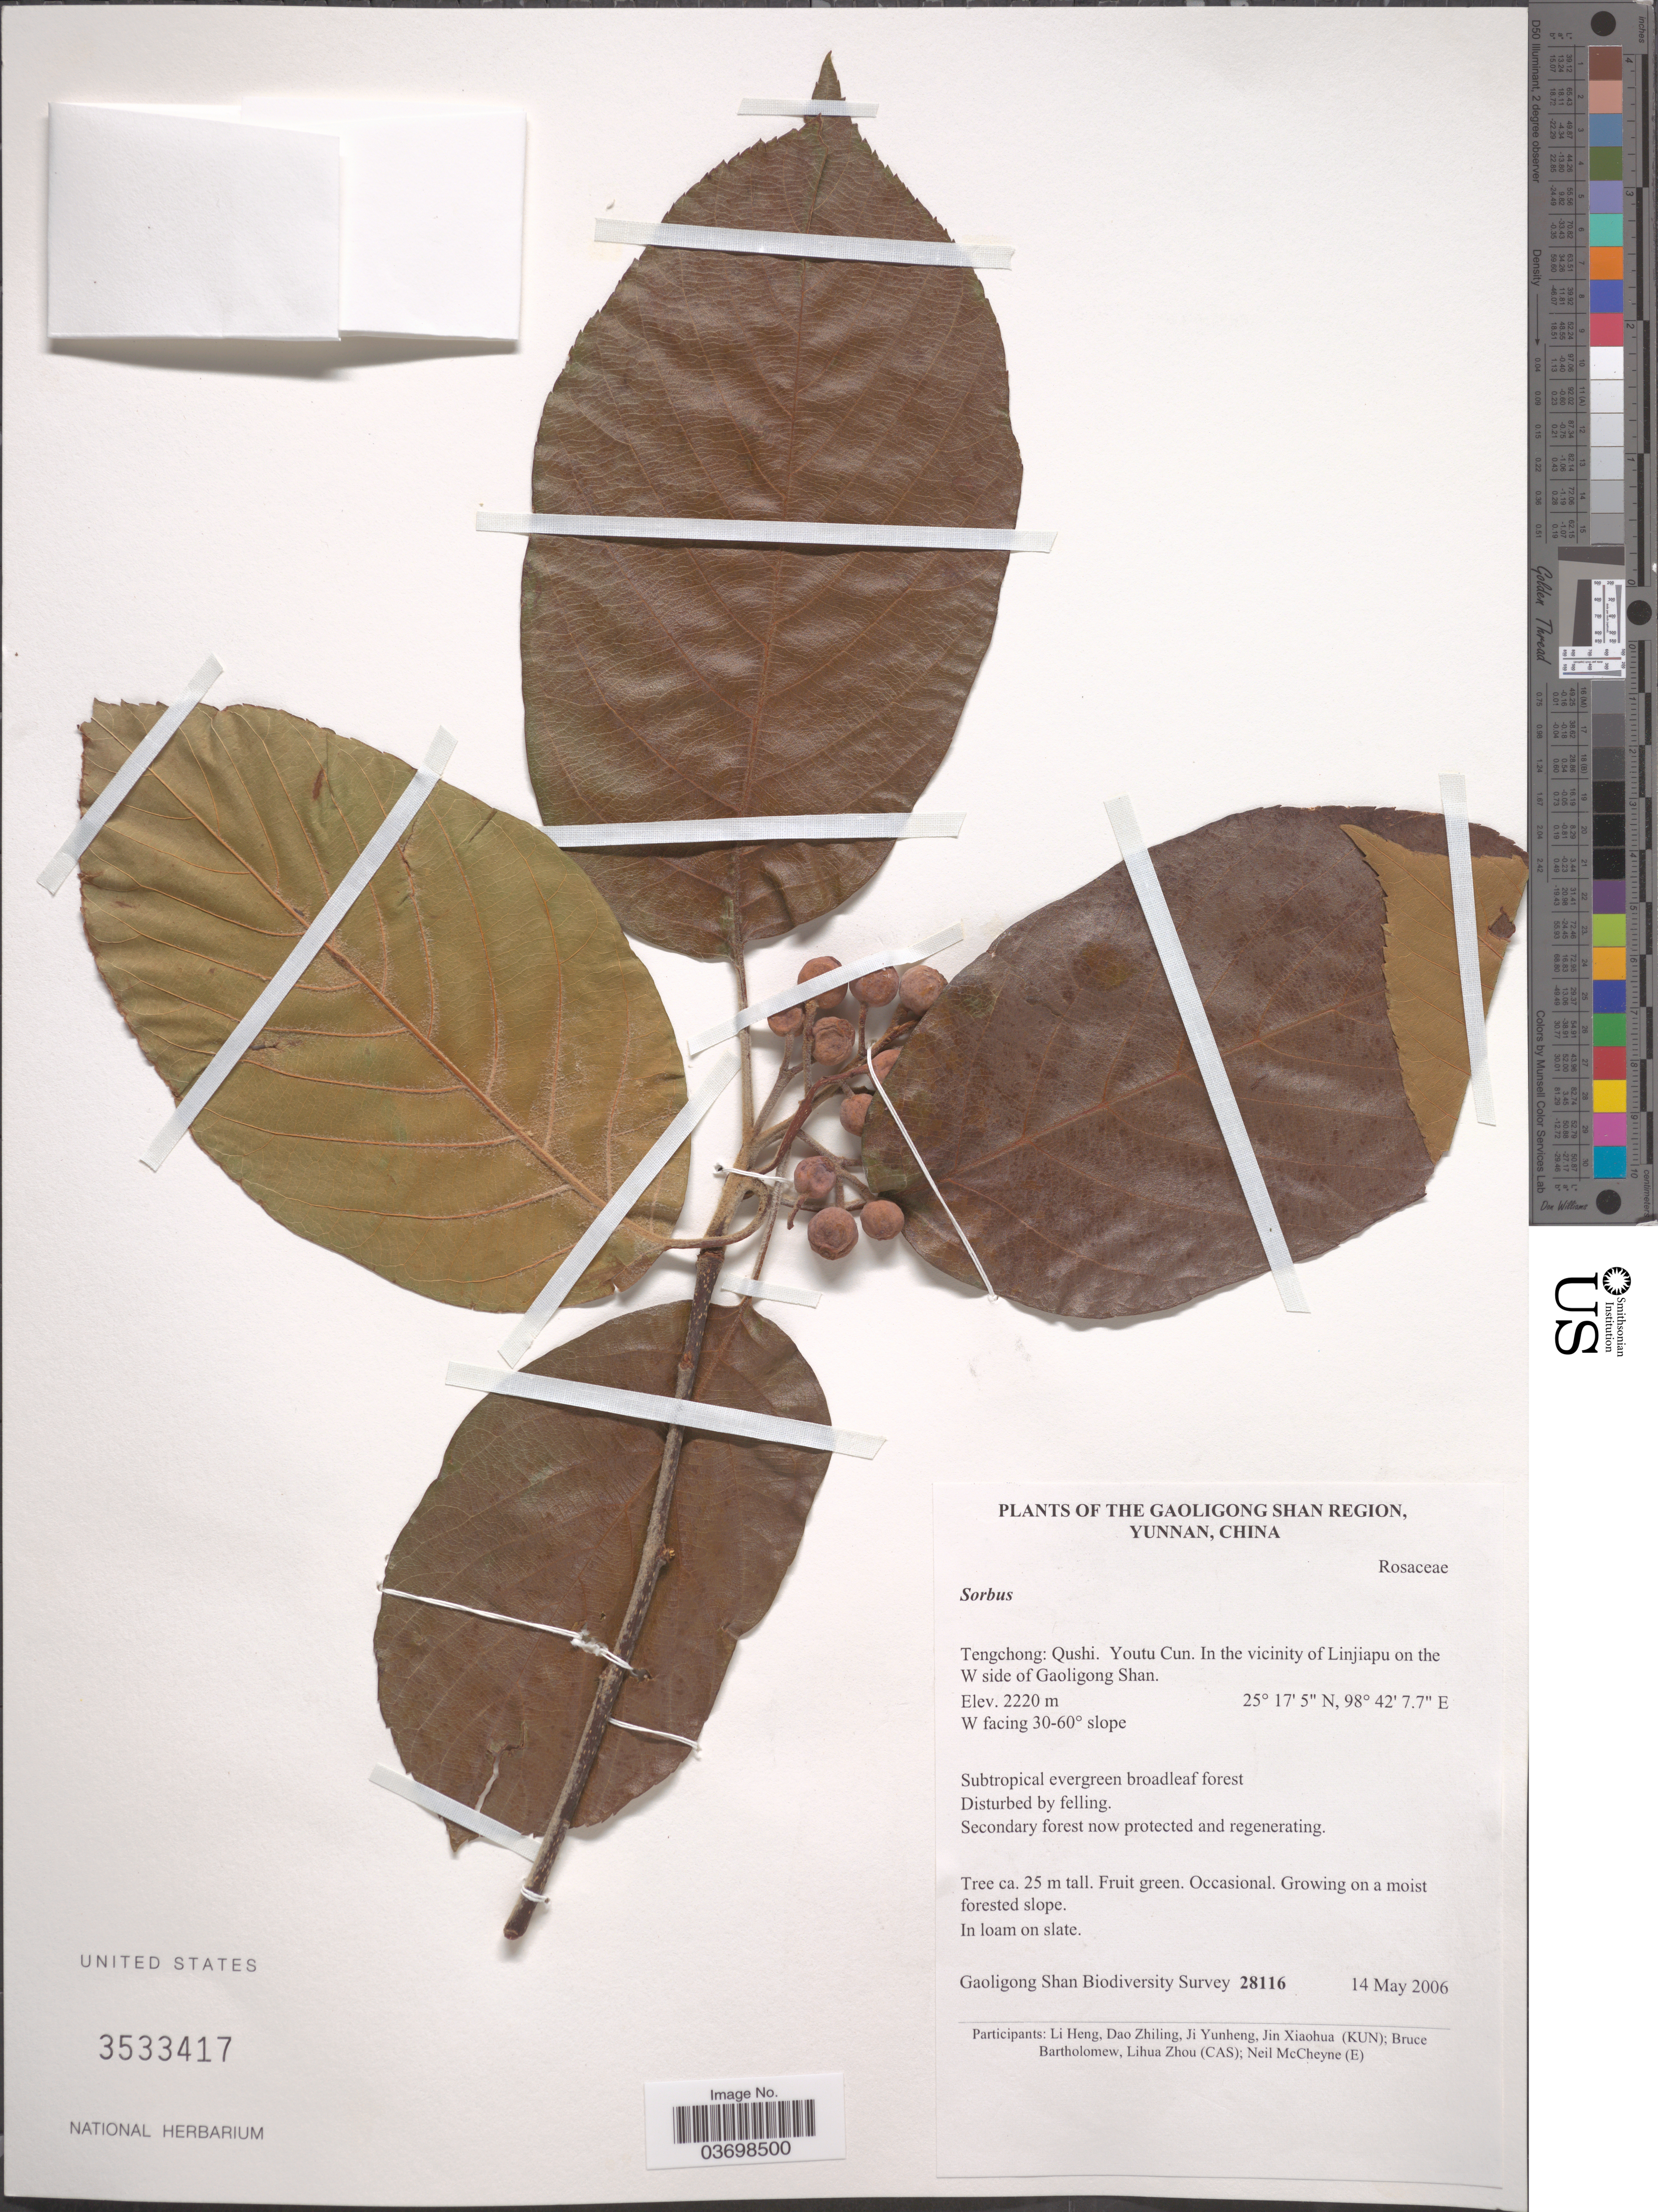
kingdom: Plantae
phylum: Tracheophyta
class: Magnoliopsida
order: Rosales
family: Rosaceae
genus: Sorbus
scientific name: Sorbus sp.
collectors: Gaoligong Shan Biodiversity Survey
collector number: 28116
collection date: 2006-05-14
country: China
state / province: Yunnan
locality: The Gaoligong Shan Region. Tengchong: Qushi. Youtu Cun. In the vicinity of Linjiapu on the W side of Gaoligong Shan. W facing 30-60° slope.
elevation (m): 2220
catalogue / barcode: US 3533417